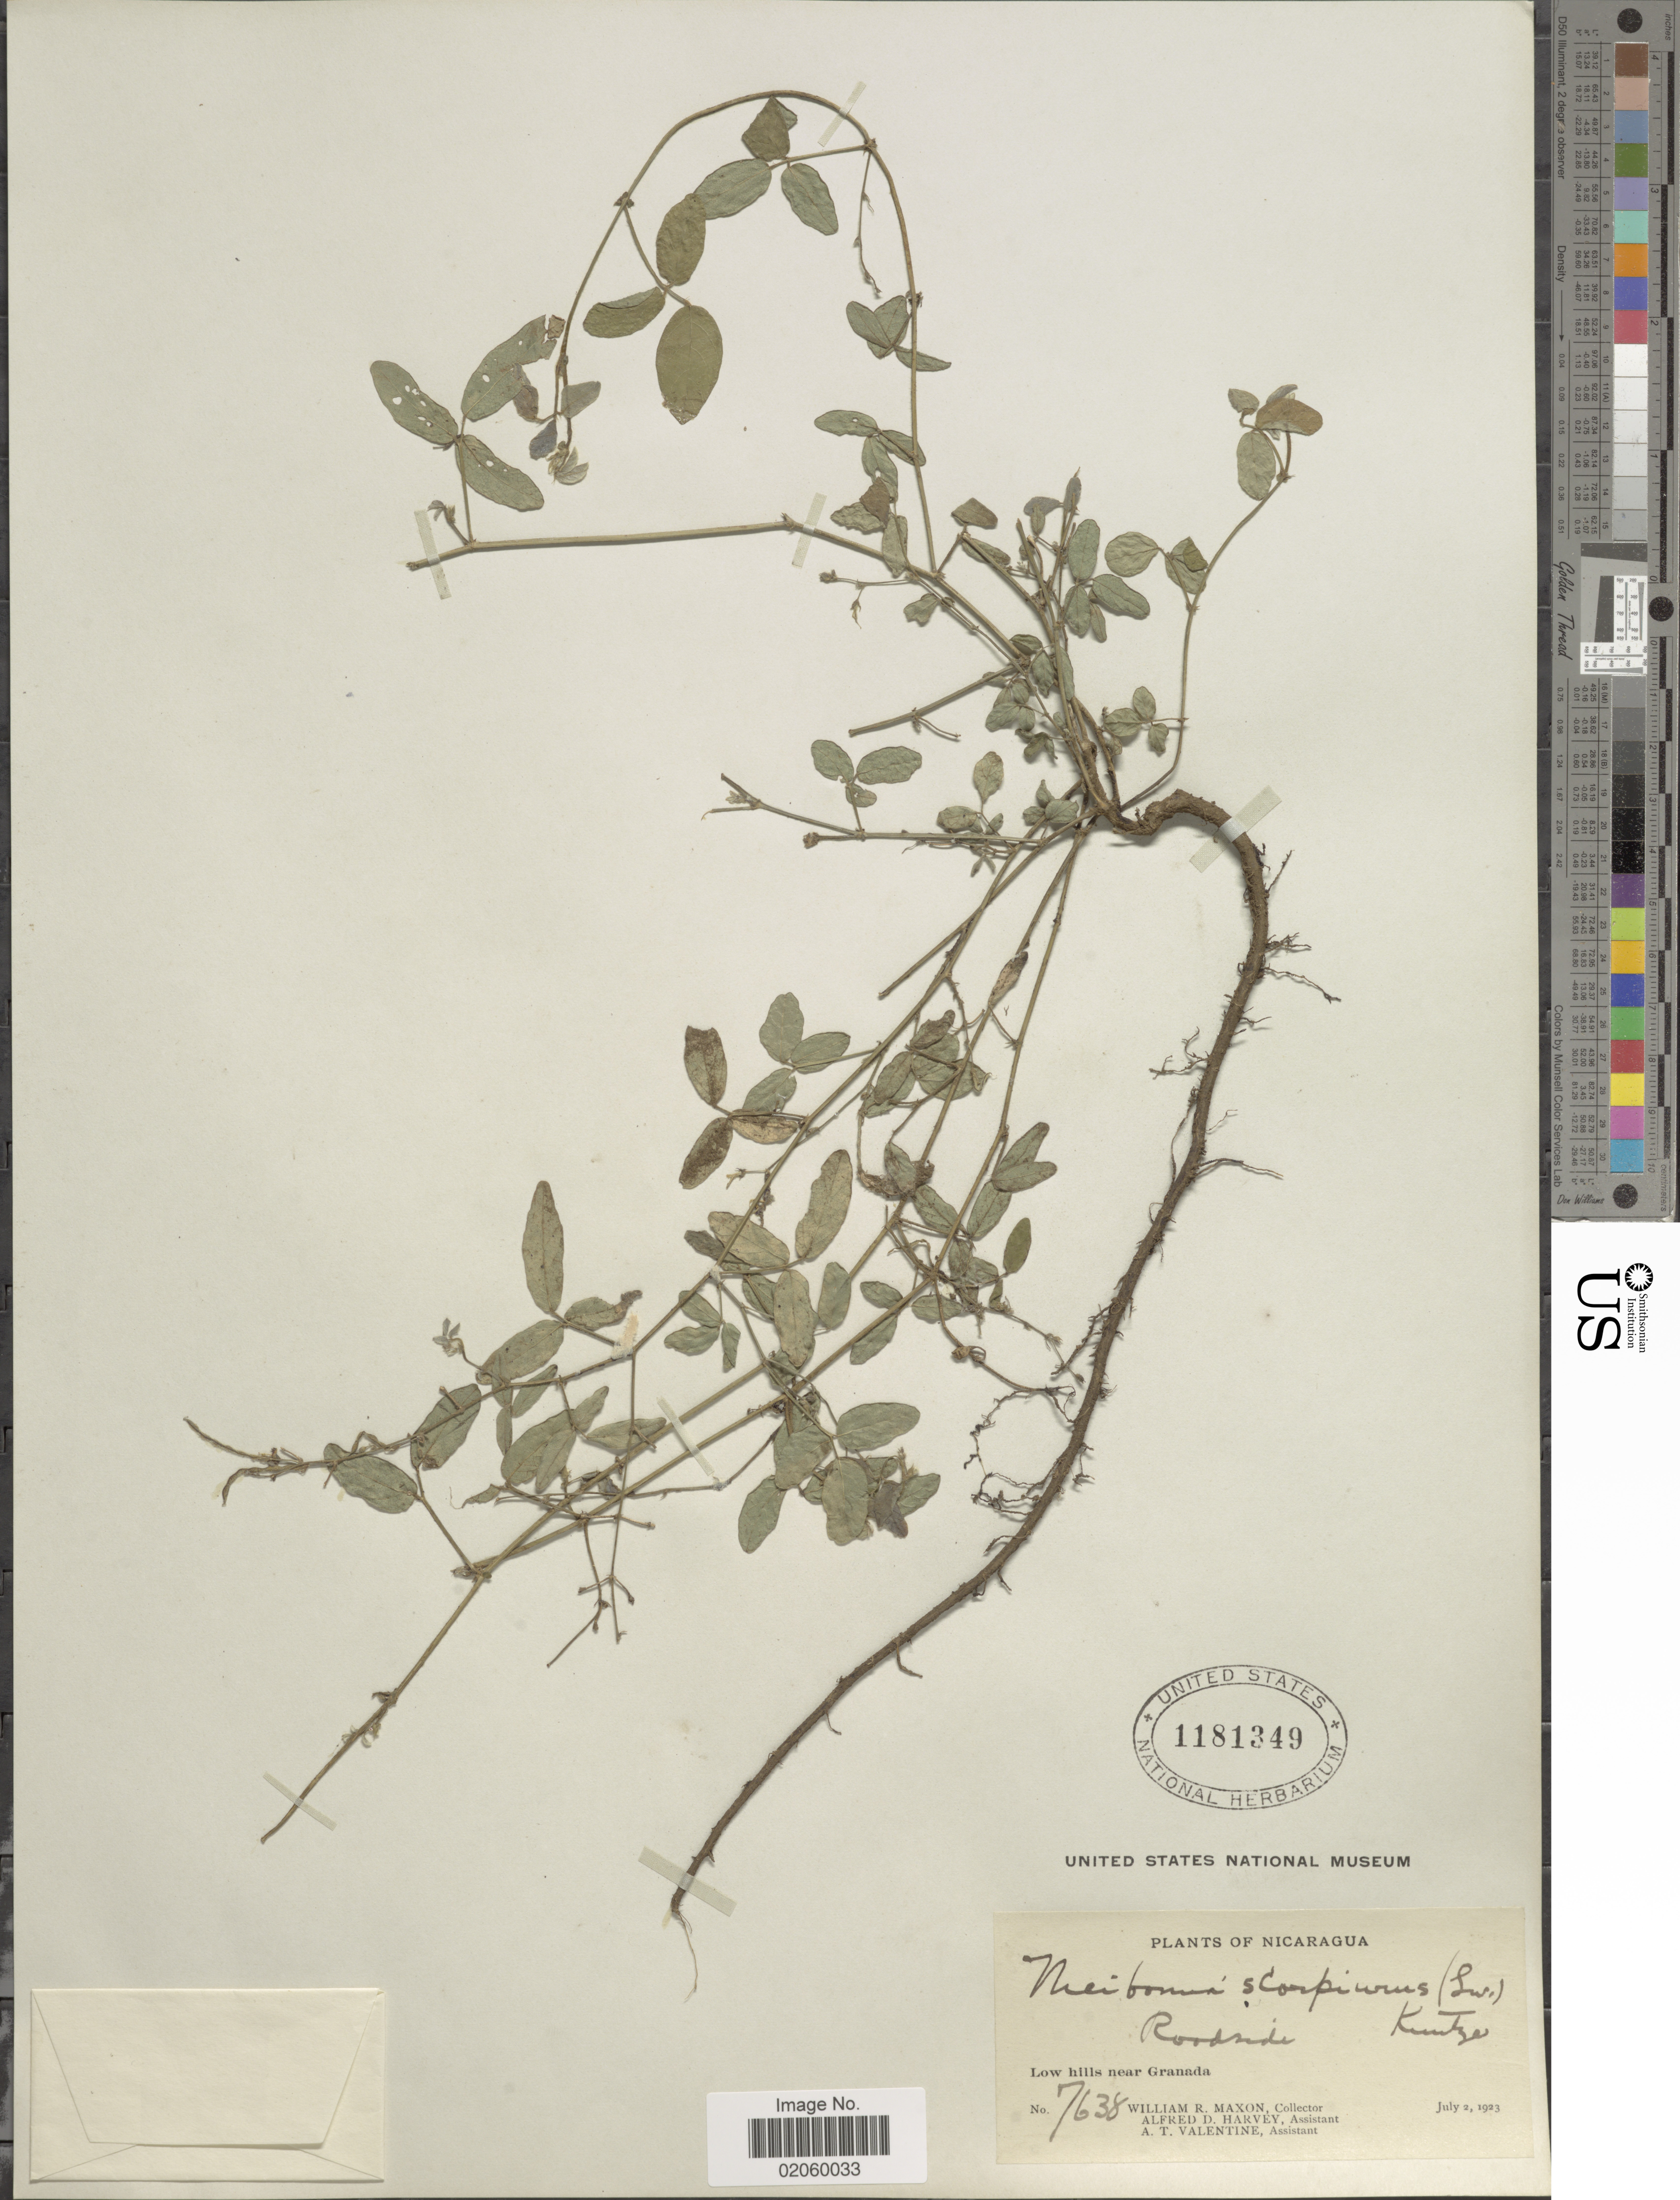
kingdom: Plantae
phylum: Tracheophyta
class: Magnoliopsida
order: Fabales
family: Fabaceae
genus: Desmodium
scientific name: Desmodium scorpiurus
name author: (Sw.) Desv. ex DC.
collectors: W. R. Maxon, A. D. Harvey & A. Valentine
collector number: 7638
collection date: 1923-07-02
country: Nicaragua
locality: Low Hills near Granada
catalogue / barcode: US 1181349